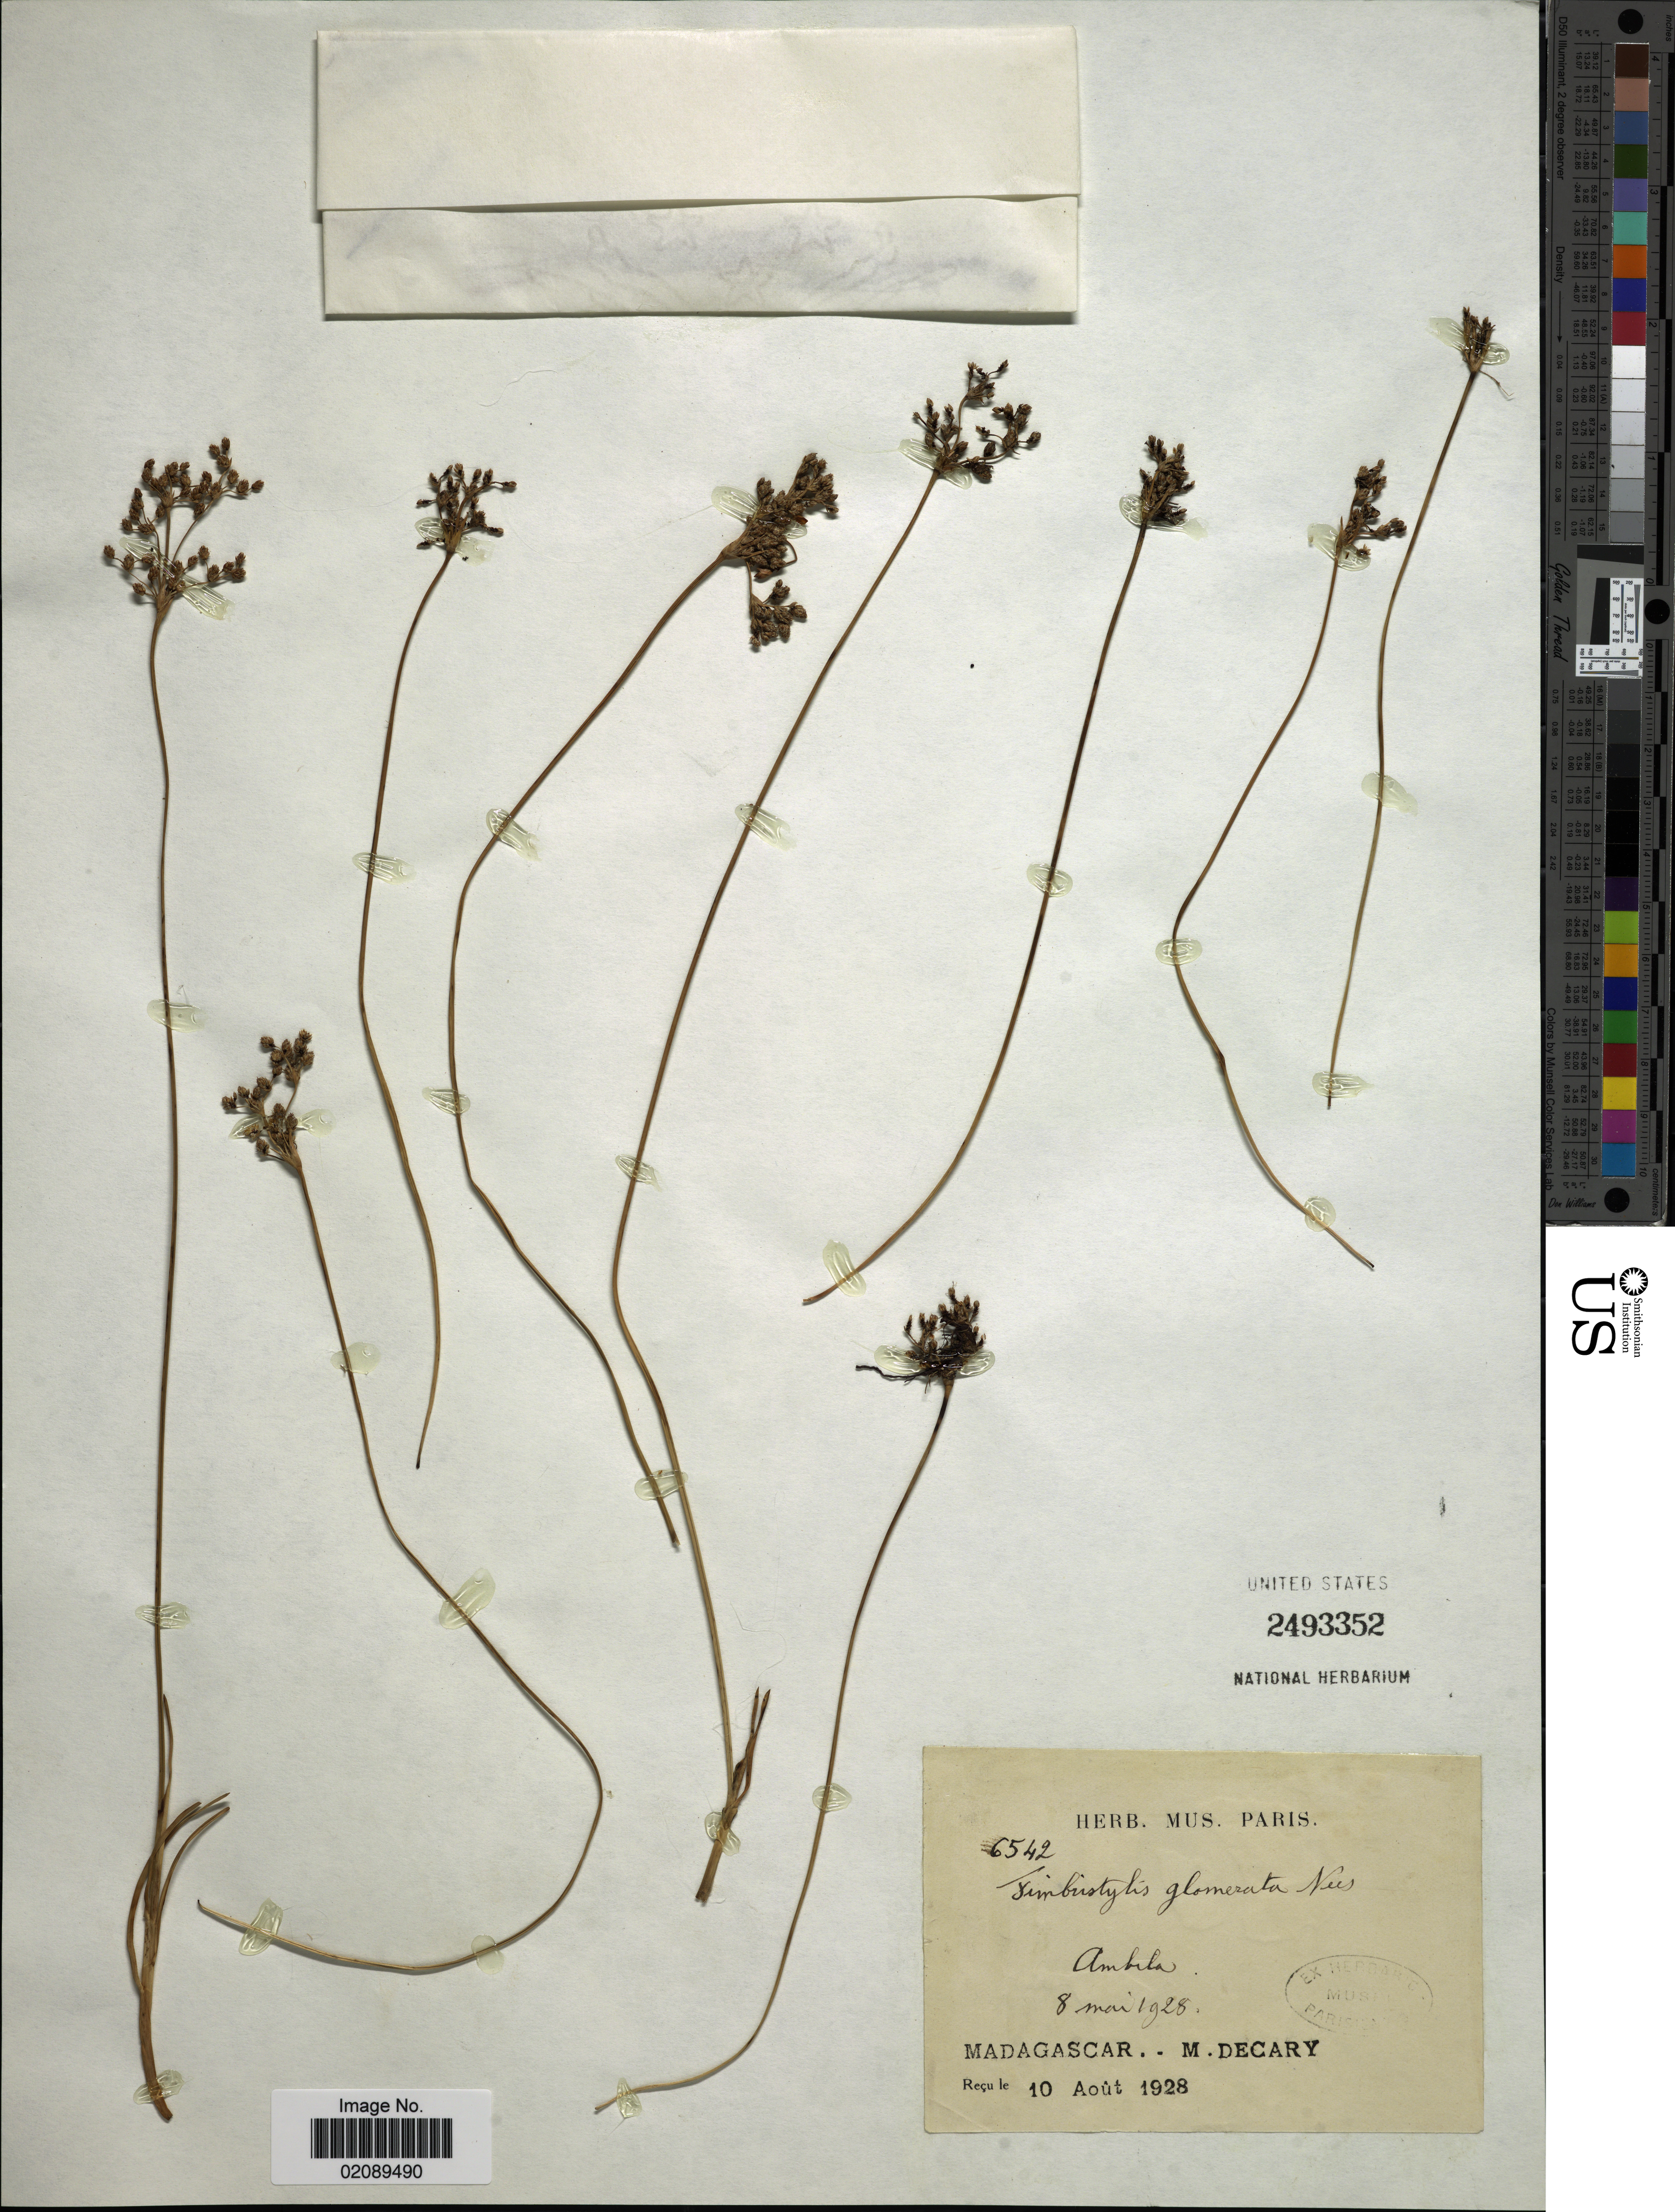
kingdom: Plantae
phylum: Tracheophyta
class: Liliopsida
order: Poales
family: Cyperaceae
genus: Fimbristylis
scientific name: Fimbristylis sp.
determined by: Strong, Mark T., (BOT), Smithsonian Institution - National Museum of Natural History (UNITED STATES)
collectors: R. Decary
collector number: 6542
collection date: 1928-05-08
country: Madagascar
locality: Ambila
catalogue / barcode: US 2493352